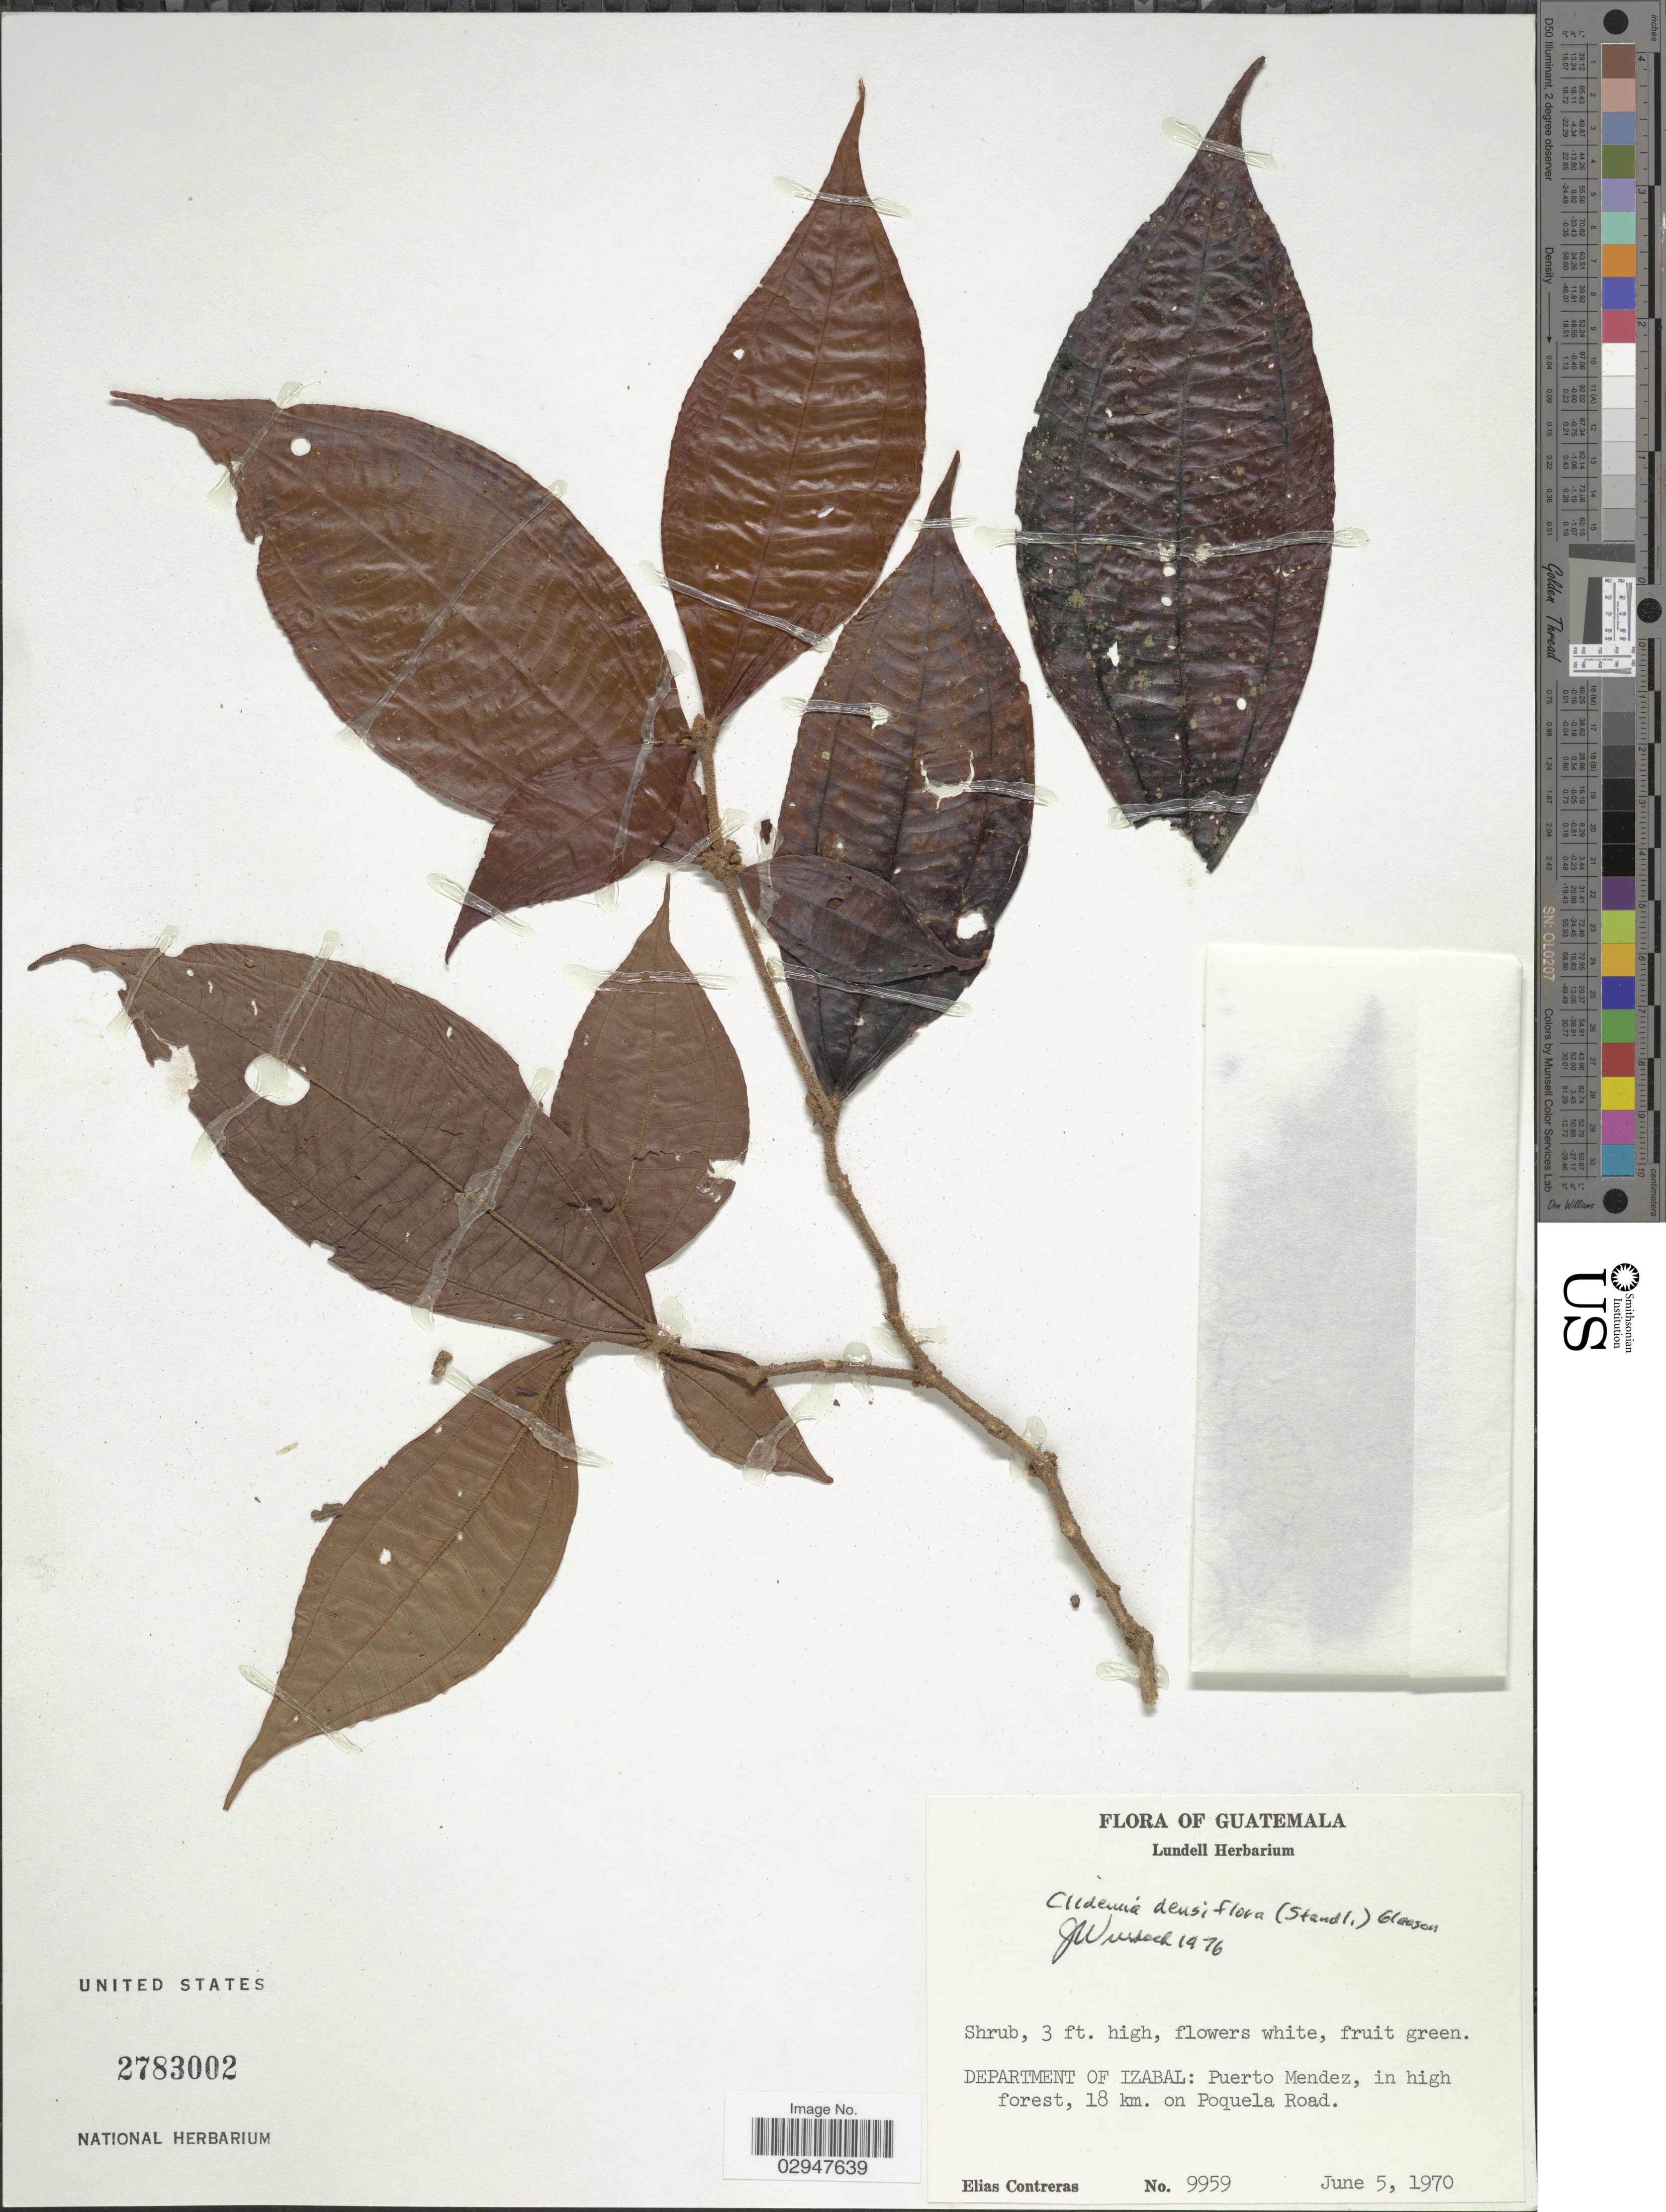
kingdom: Plantae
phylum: Tracheophyta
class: Magnoliopsida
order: Myrtales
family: Melastomataceae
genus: Clidemia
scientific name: Clidemia densiflora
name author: Gleason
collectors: E. Contreras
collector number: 9959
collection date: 1970-06-05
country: Guatemala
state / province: Izabal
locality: Department of Izabal: Puerto Mendez, 18 km. on Poquela Road.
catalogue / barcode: US 2783002